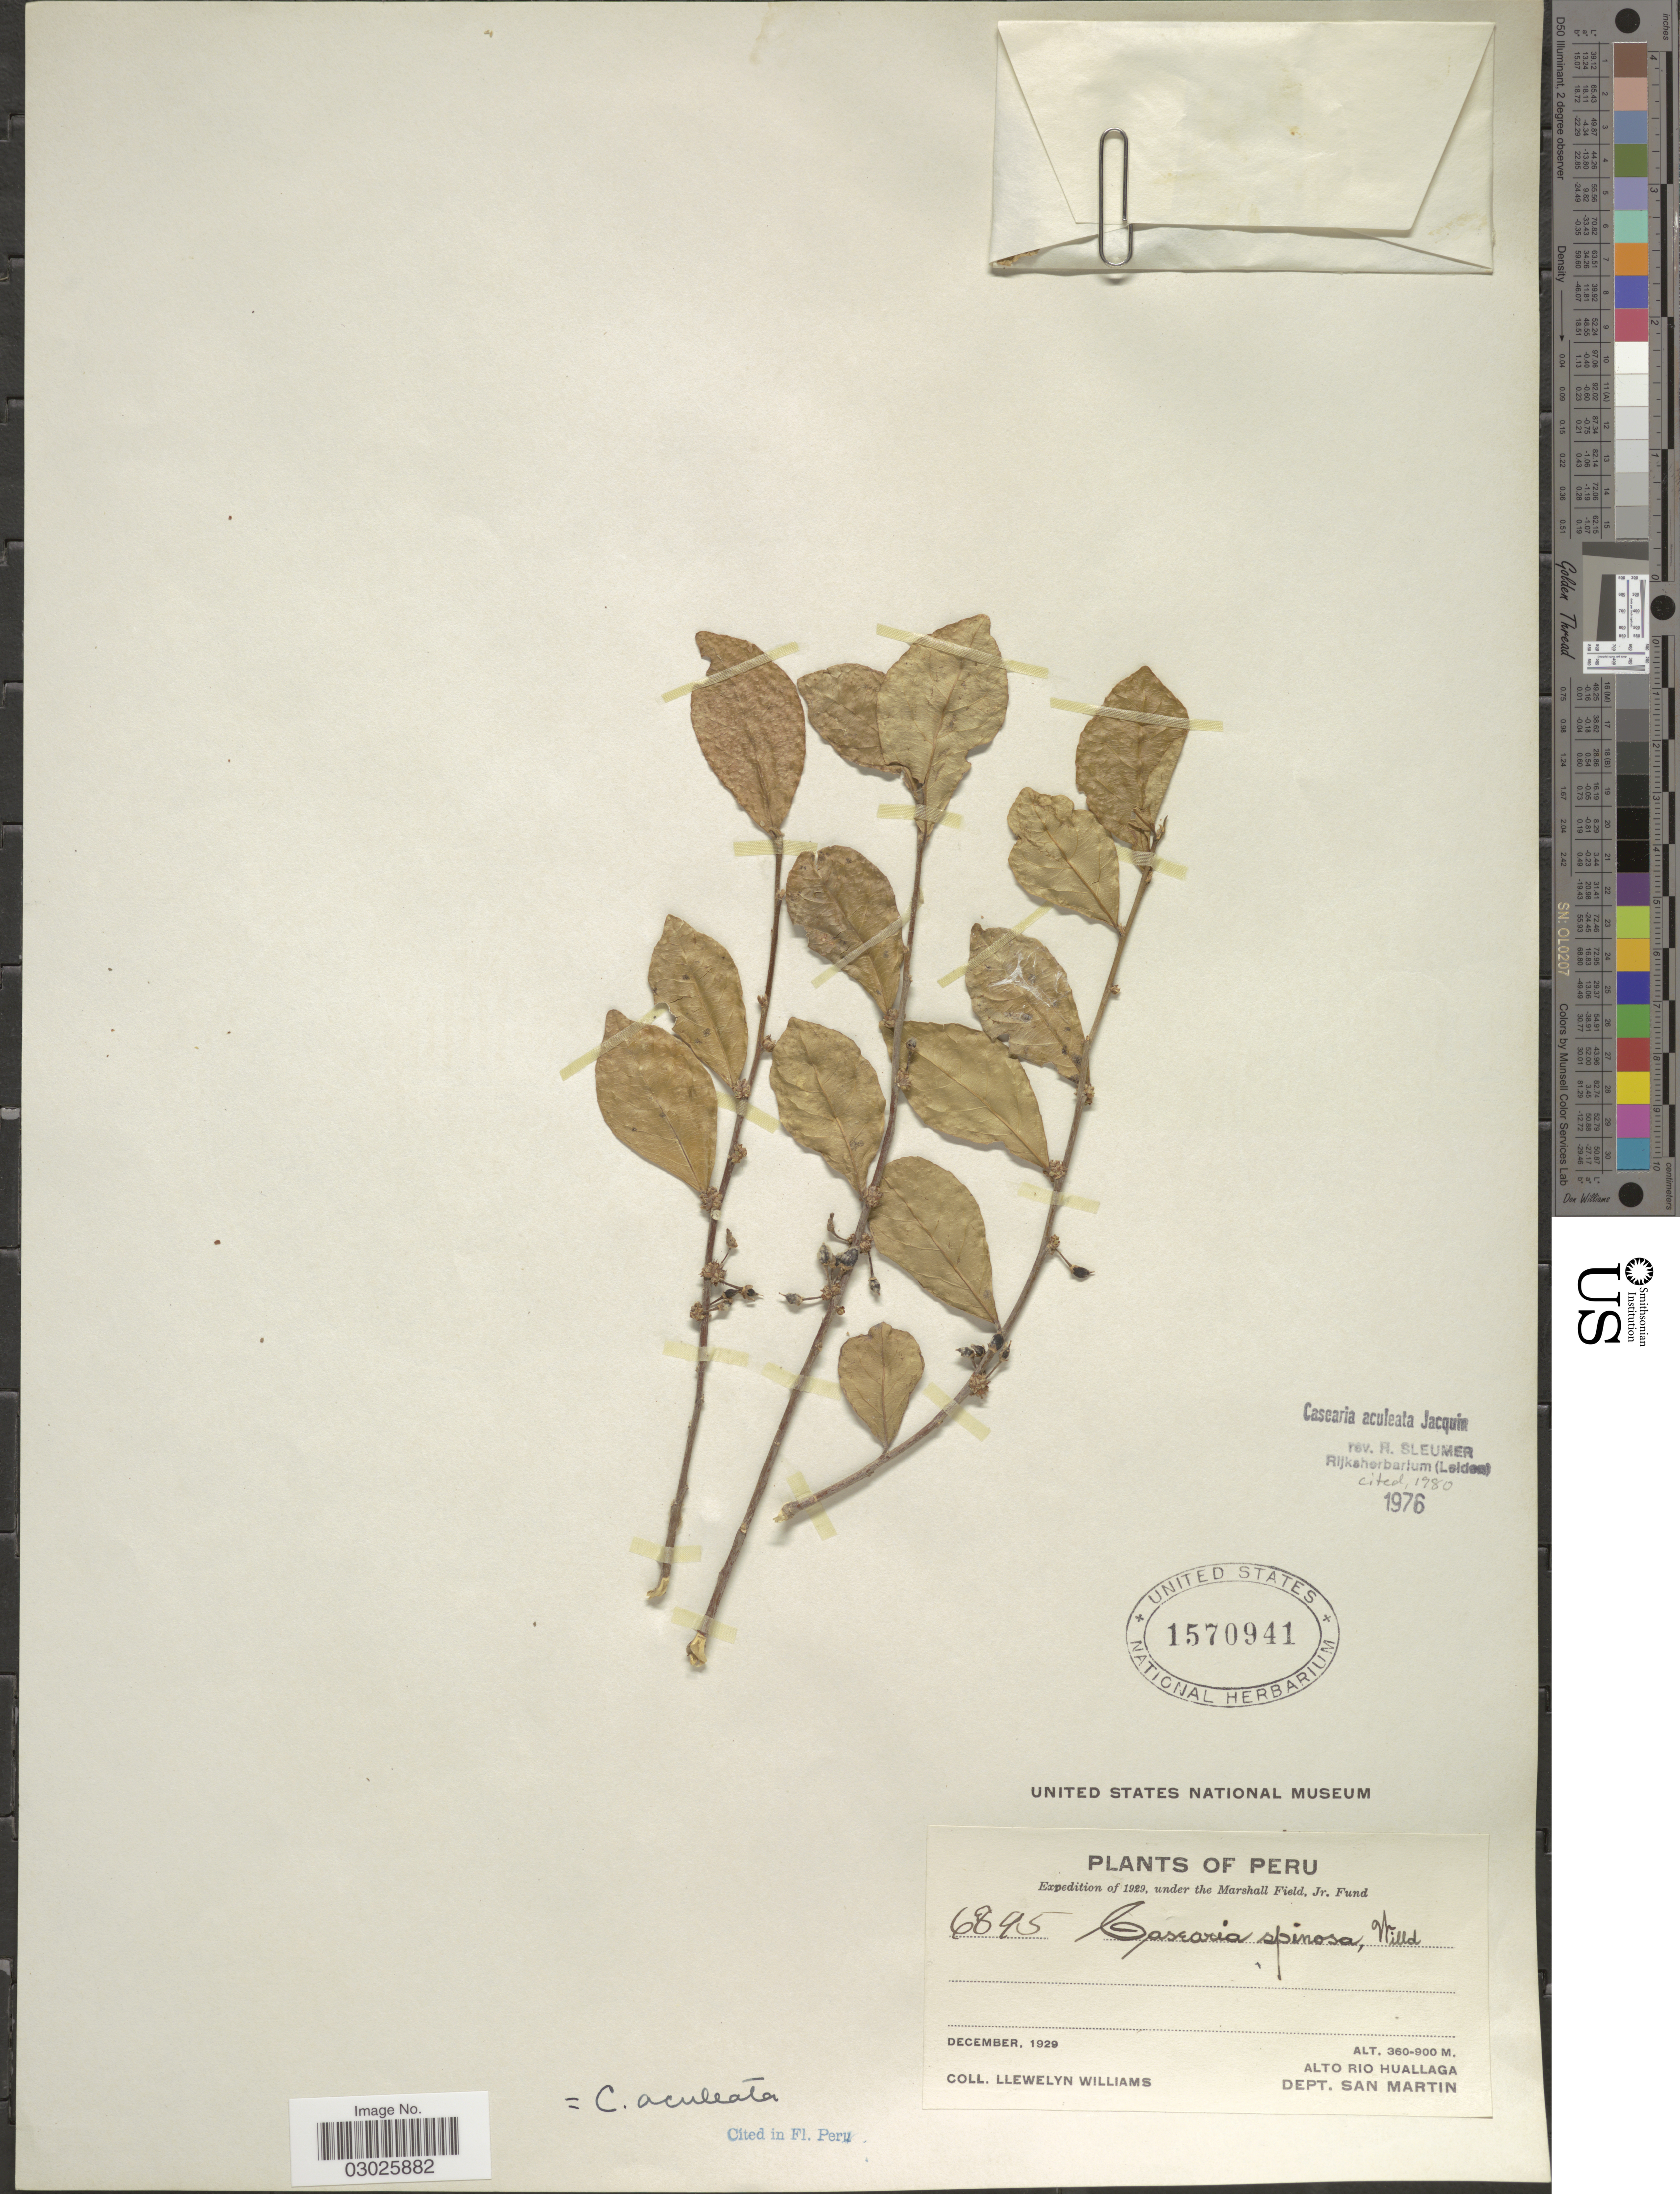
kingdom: Plantae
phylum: Tracheophyta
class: Magnoliopsida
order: Malpighiales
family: Salicaceae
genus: Casearia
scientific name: Casearia aculeata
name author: Jacq.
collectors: Ll. Williams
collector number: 6895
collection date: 1929-12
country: Peru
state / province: San Martín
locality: Alto Rio Huallaga. Dept. San Martin.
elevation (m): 360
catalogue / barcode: US 1570941